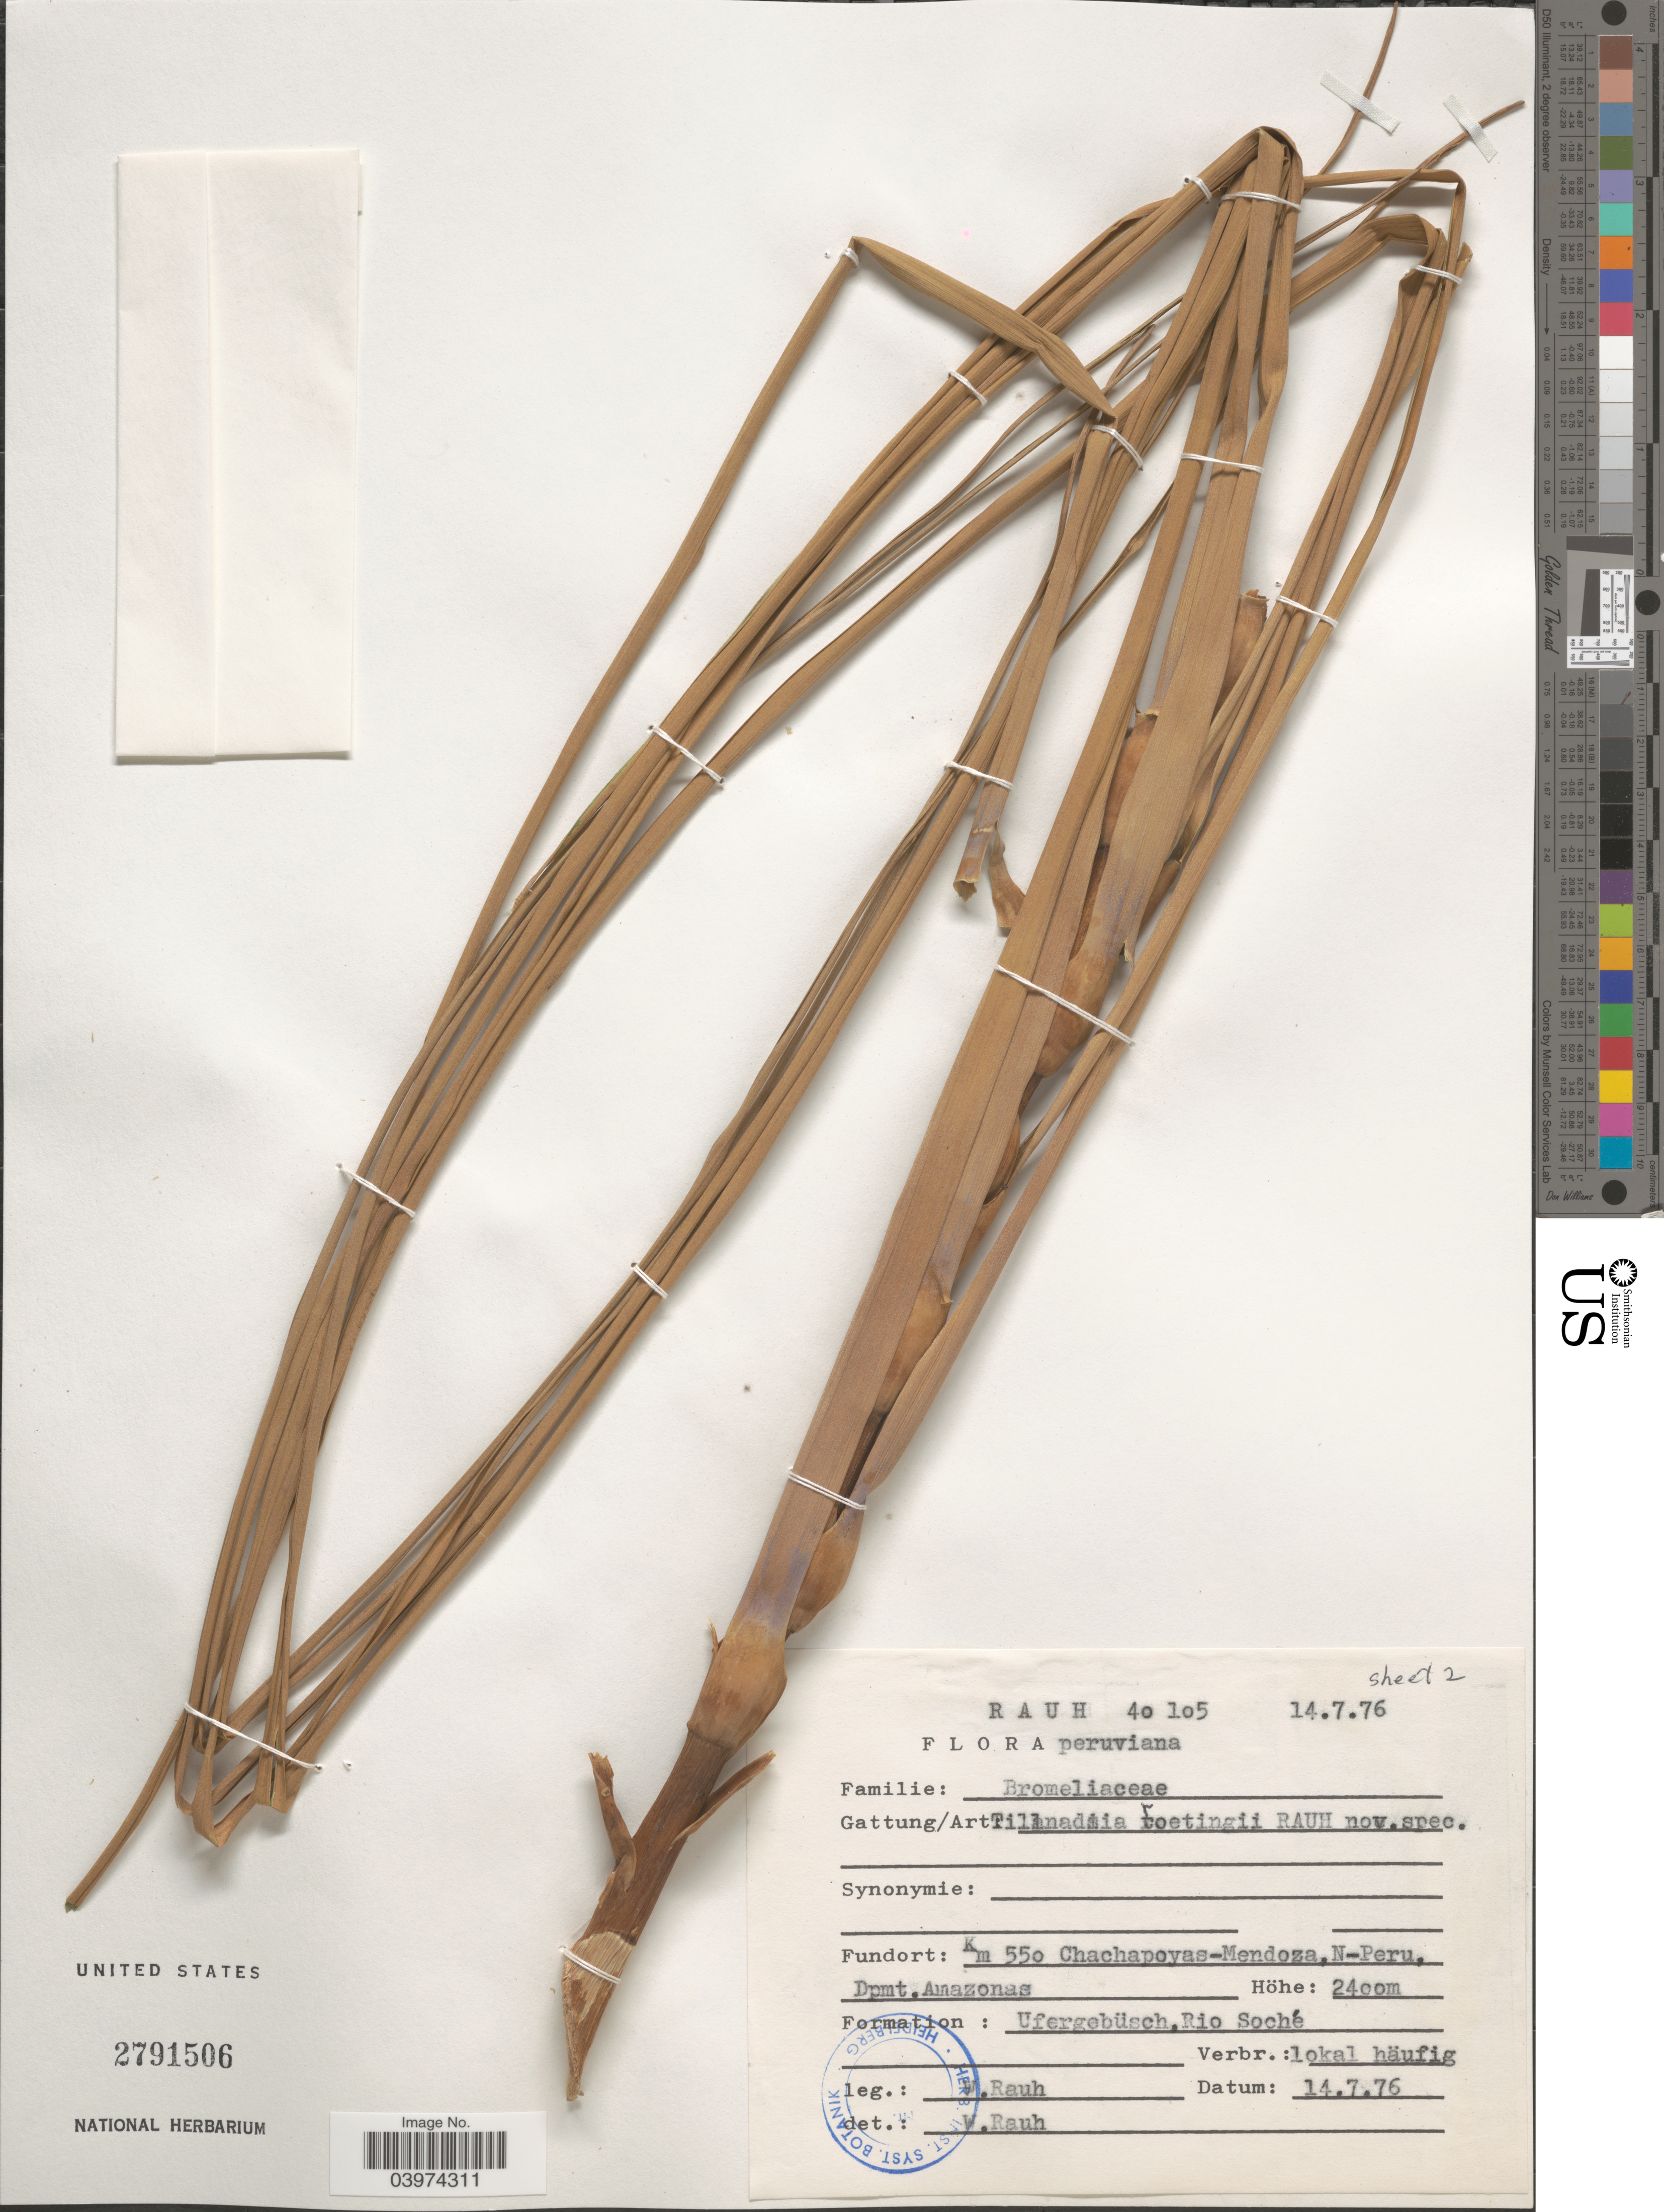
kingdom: Plantae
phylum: Tracheophyta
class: Liliopsida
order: Poales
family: Bromeliaceae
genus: Tillandsia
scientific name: Tillandsia roetingii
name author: Rauh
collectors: W. Rauh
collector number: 40105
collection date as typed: Transcribed d/m/y: 14/7/76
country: Peru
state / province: Amazonas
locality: Km 550 Chachapoyas - Mendoza. N-Peru, Dpmt. Amazonas.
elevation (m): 2400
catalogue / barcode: US 2791506